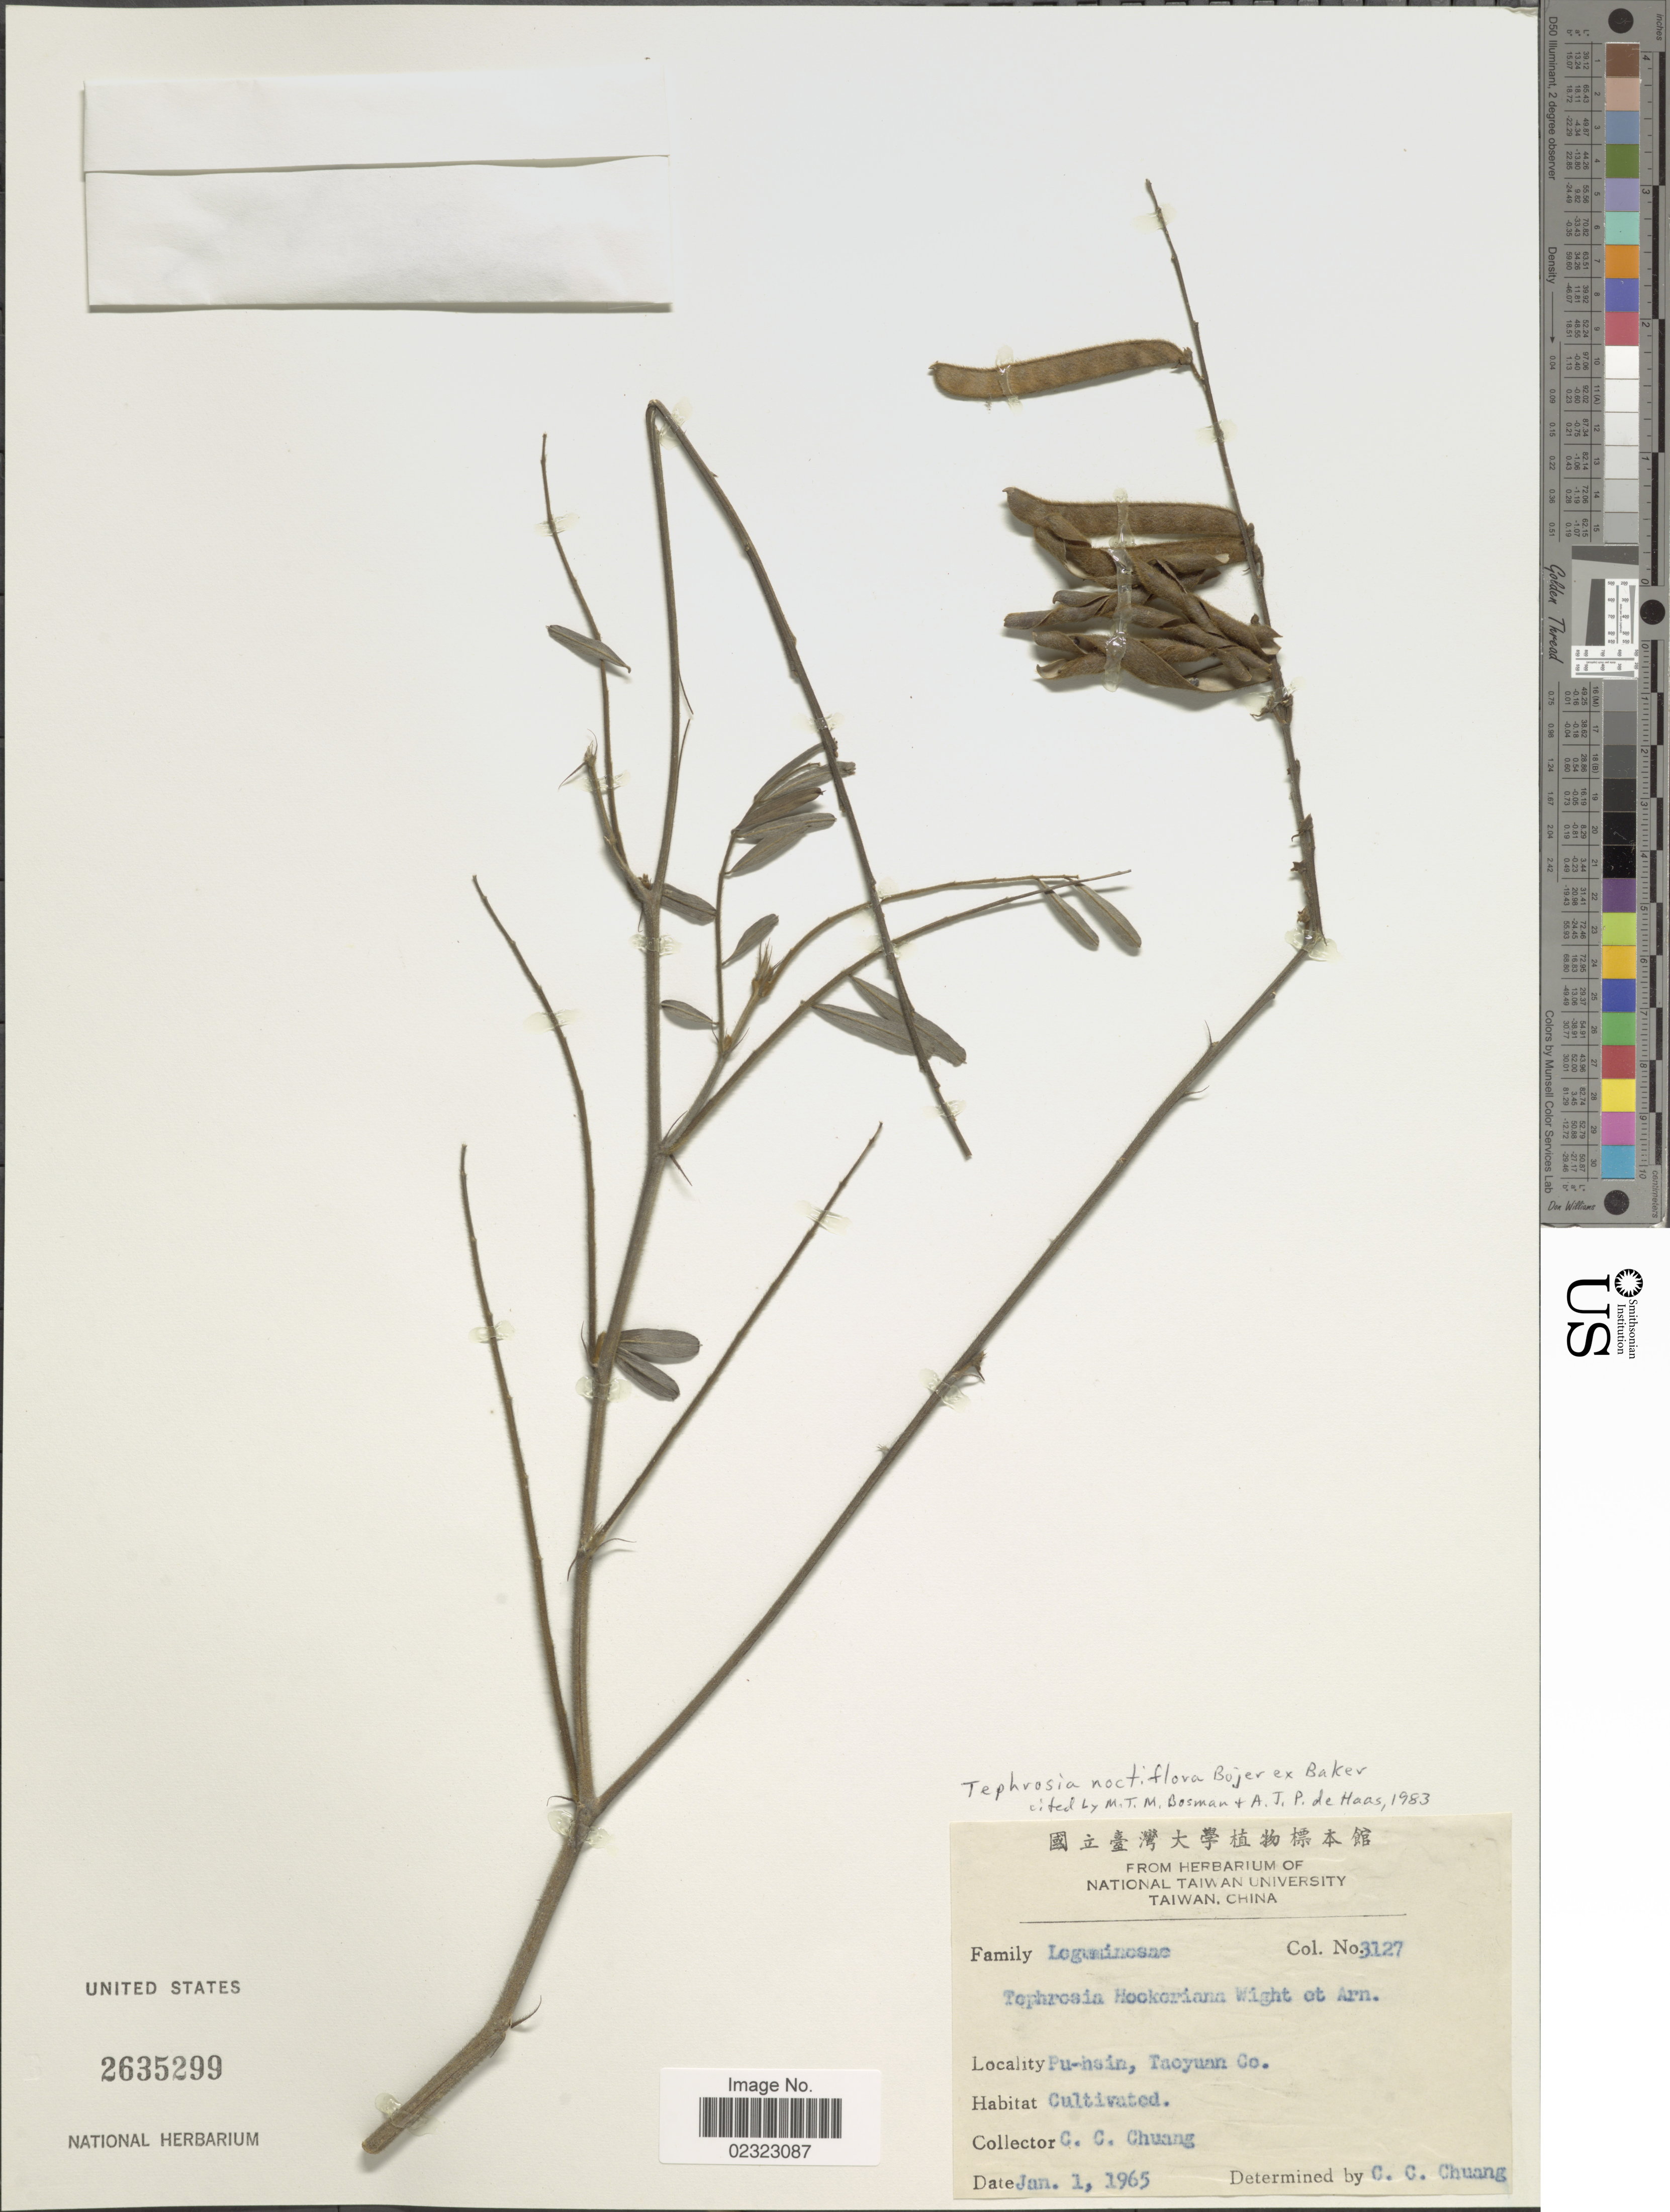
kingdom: Plantae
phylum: Tracheophyta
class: Magnoliopsida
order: Fabales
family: Fabaceae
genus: Tephrosia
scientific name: Tephrosia noctiflora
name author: Bojer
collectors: C. C. Chuang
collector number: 3127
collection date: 1965-01-01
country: Taiwan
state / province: Taoyuan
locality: Pu-hsin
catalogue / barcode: US 2635299